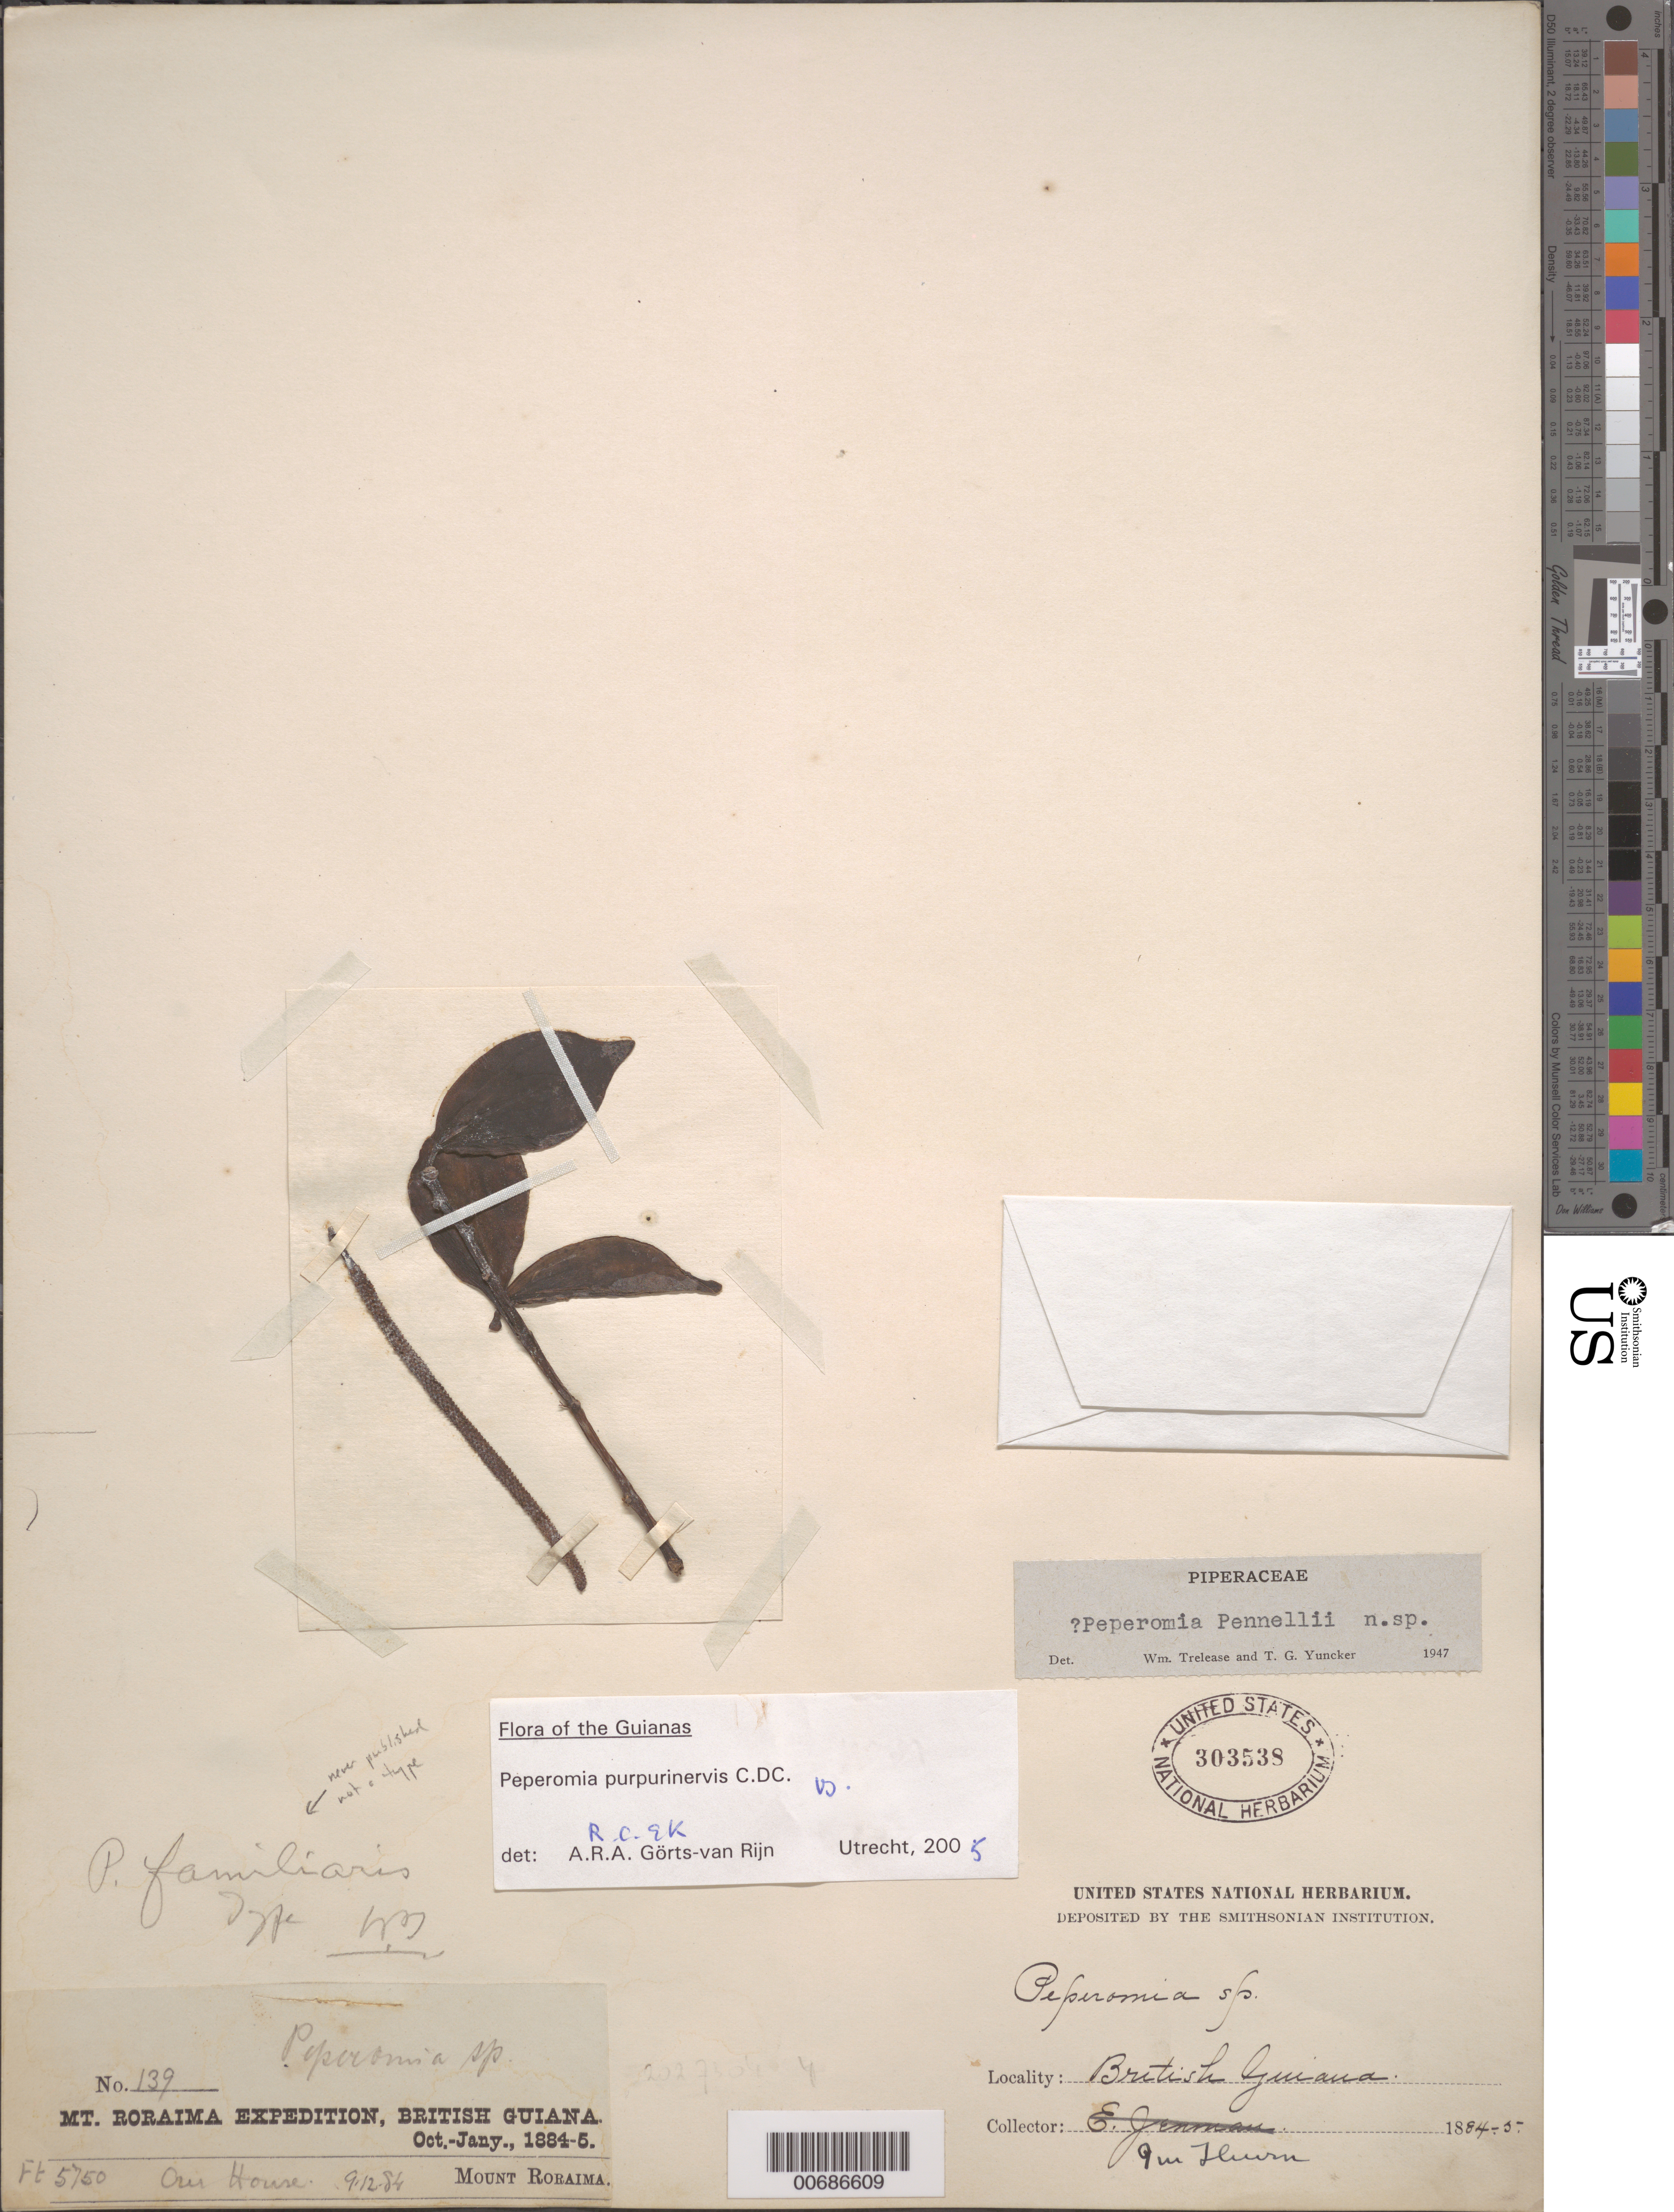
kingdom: Plantae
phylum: Tracheophyta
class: Magnoliopsida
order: Piperales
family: Piperaceae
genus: Peperomia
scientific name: Peperomia pennellii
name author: Trel. & Yunck.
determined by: Trelease, W.; Yuncker, T. G.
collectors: E. F. im Thurn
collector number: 139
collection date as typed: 9 December 1884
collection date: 1884-12-09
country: Guyana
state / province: Cuyuni-Mazaruni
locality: Mt. Roraima, "Our House"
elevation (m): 1753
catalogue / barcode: US 303538